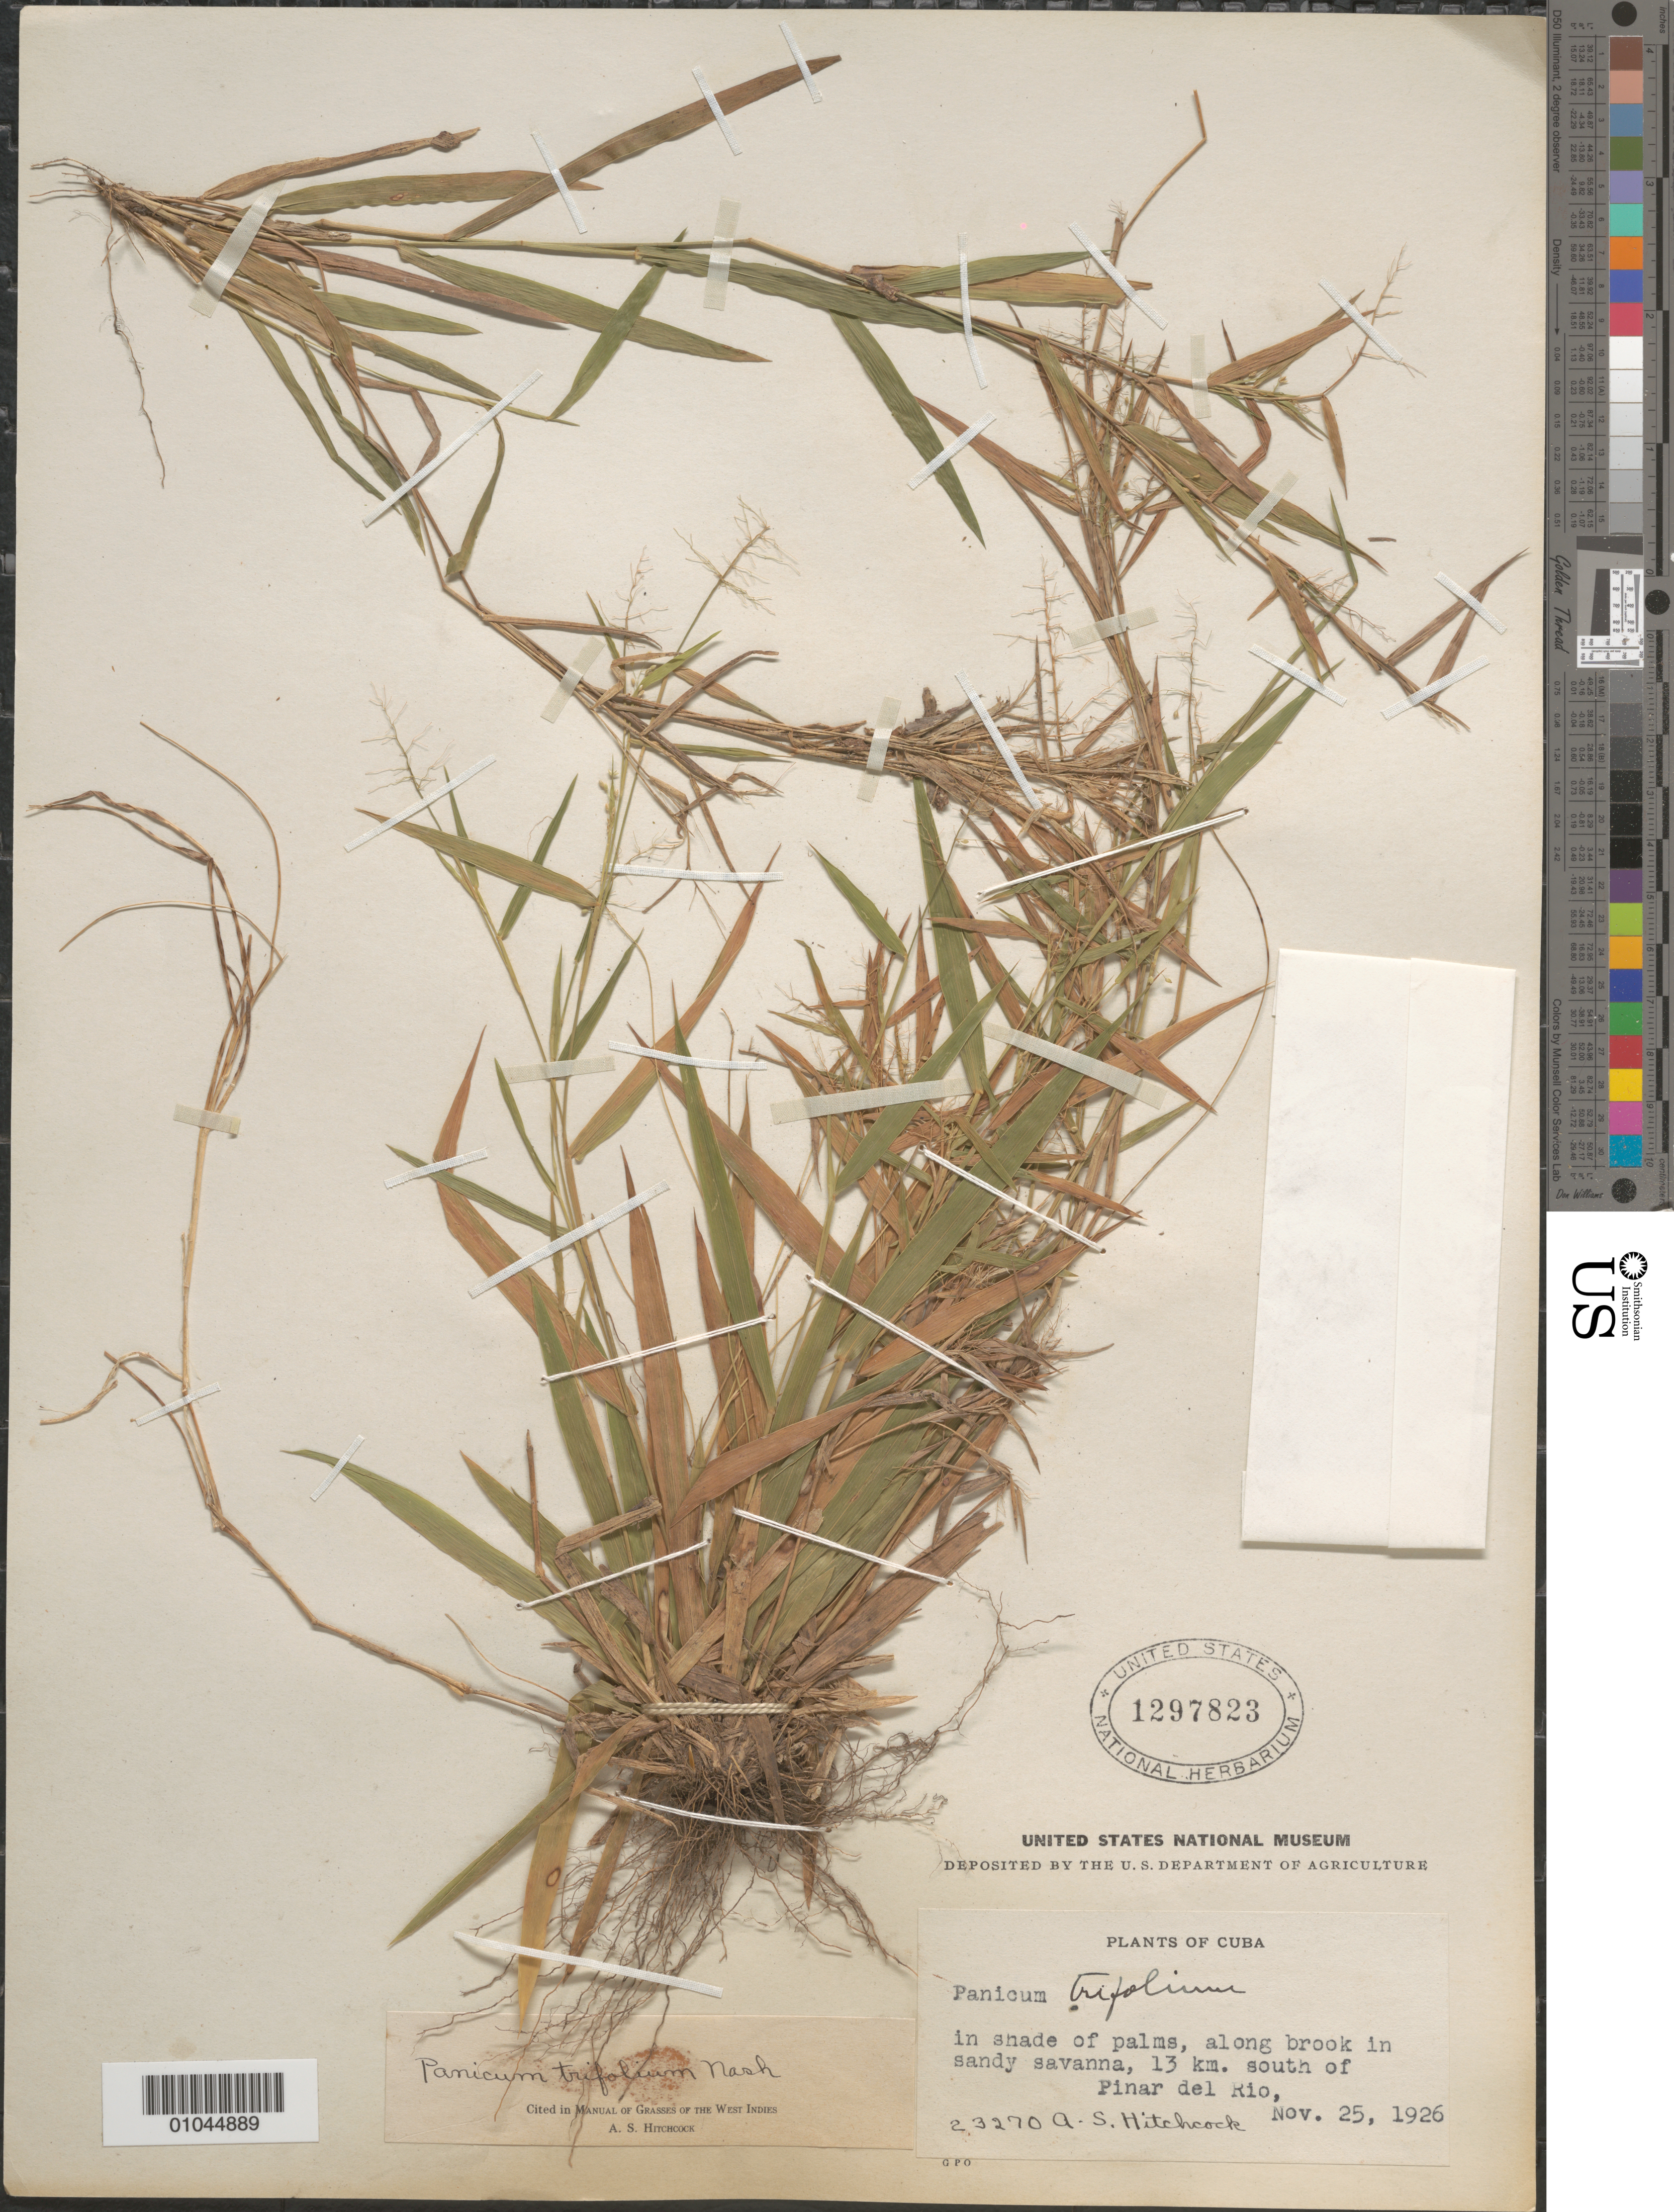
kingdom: Plantae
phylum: Tracheophyta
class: Liliopsida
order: Poales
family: Poaceae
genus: Panicum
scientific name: Panicum trichanthum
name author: Nees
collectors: A. S. Hitchcock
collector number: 23270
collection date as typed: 25 Nov 1926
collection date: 1926-11-25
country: Cuba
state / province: Pinar del Rio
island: Cuba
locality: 13 km S of Pinar del Rio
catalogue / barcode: US 1297823